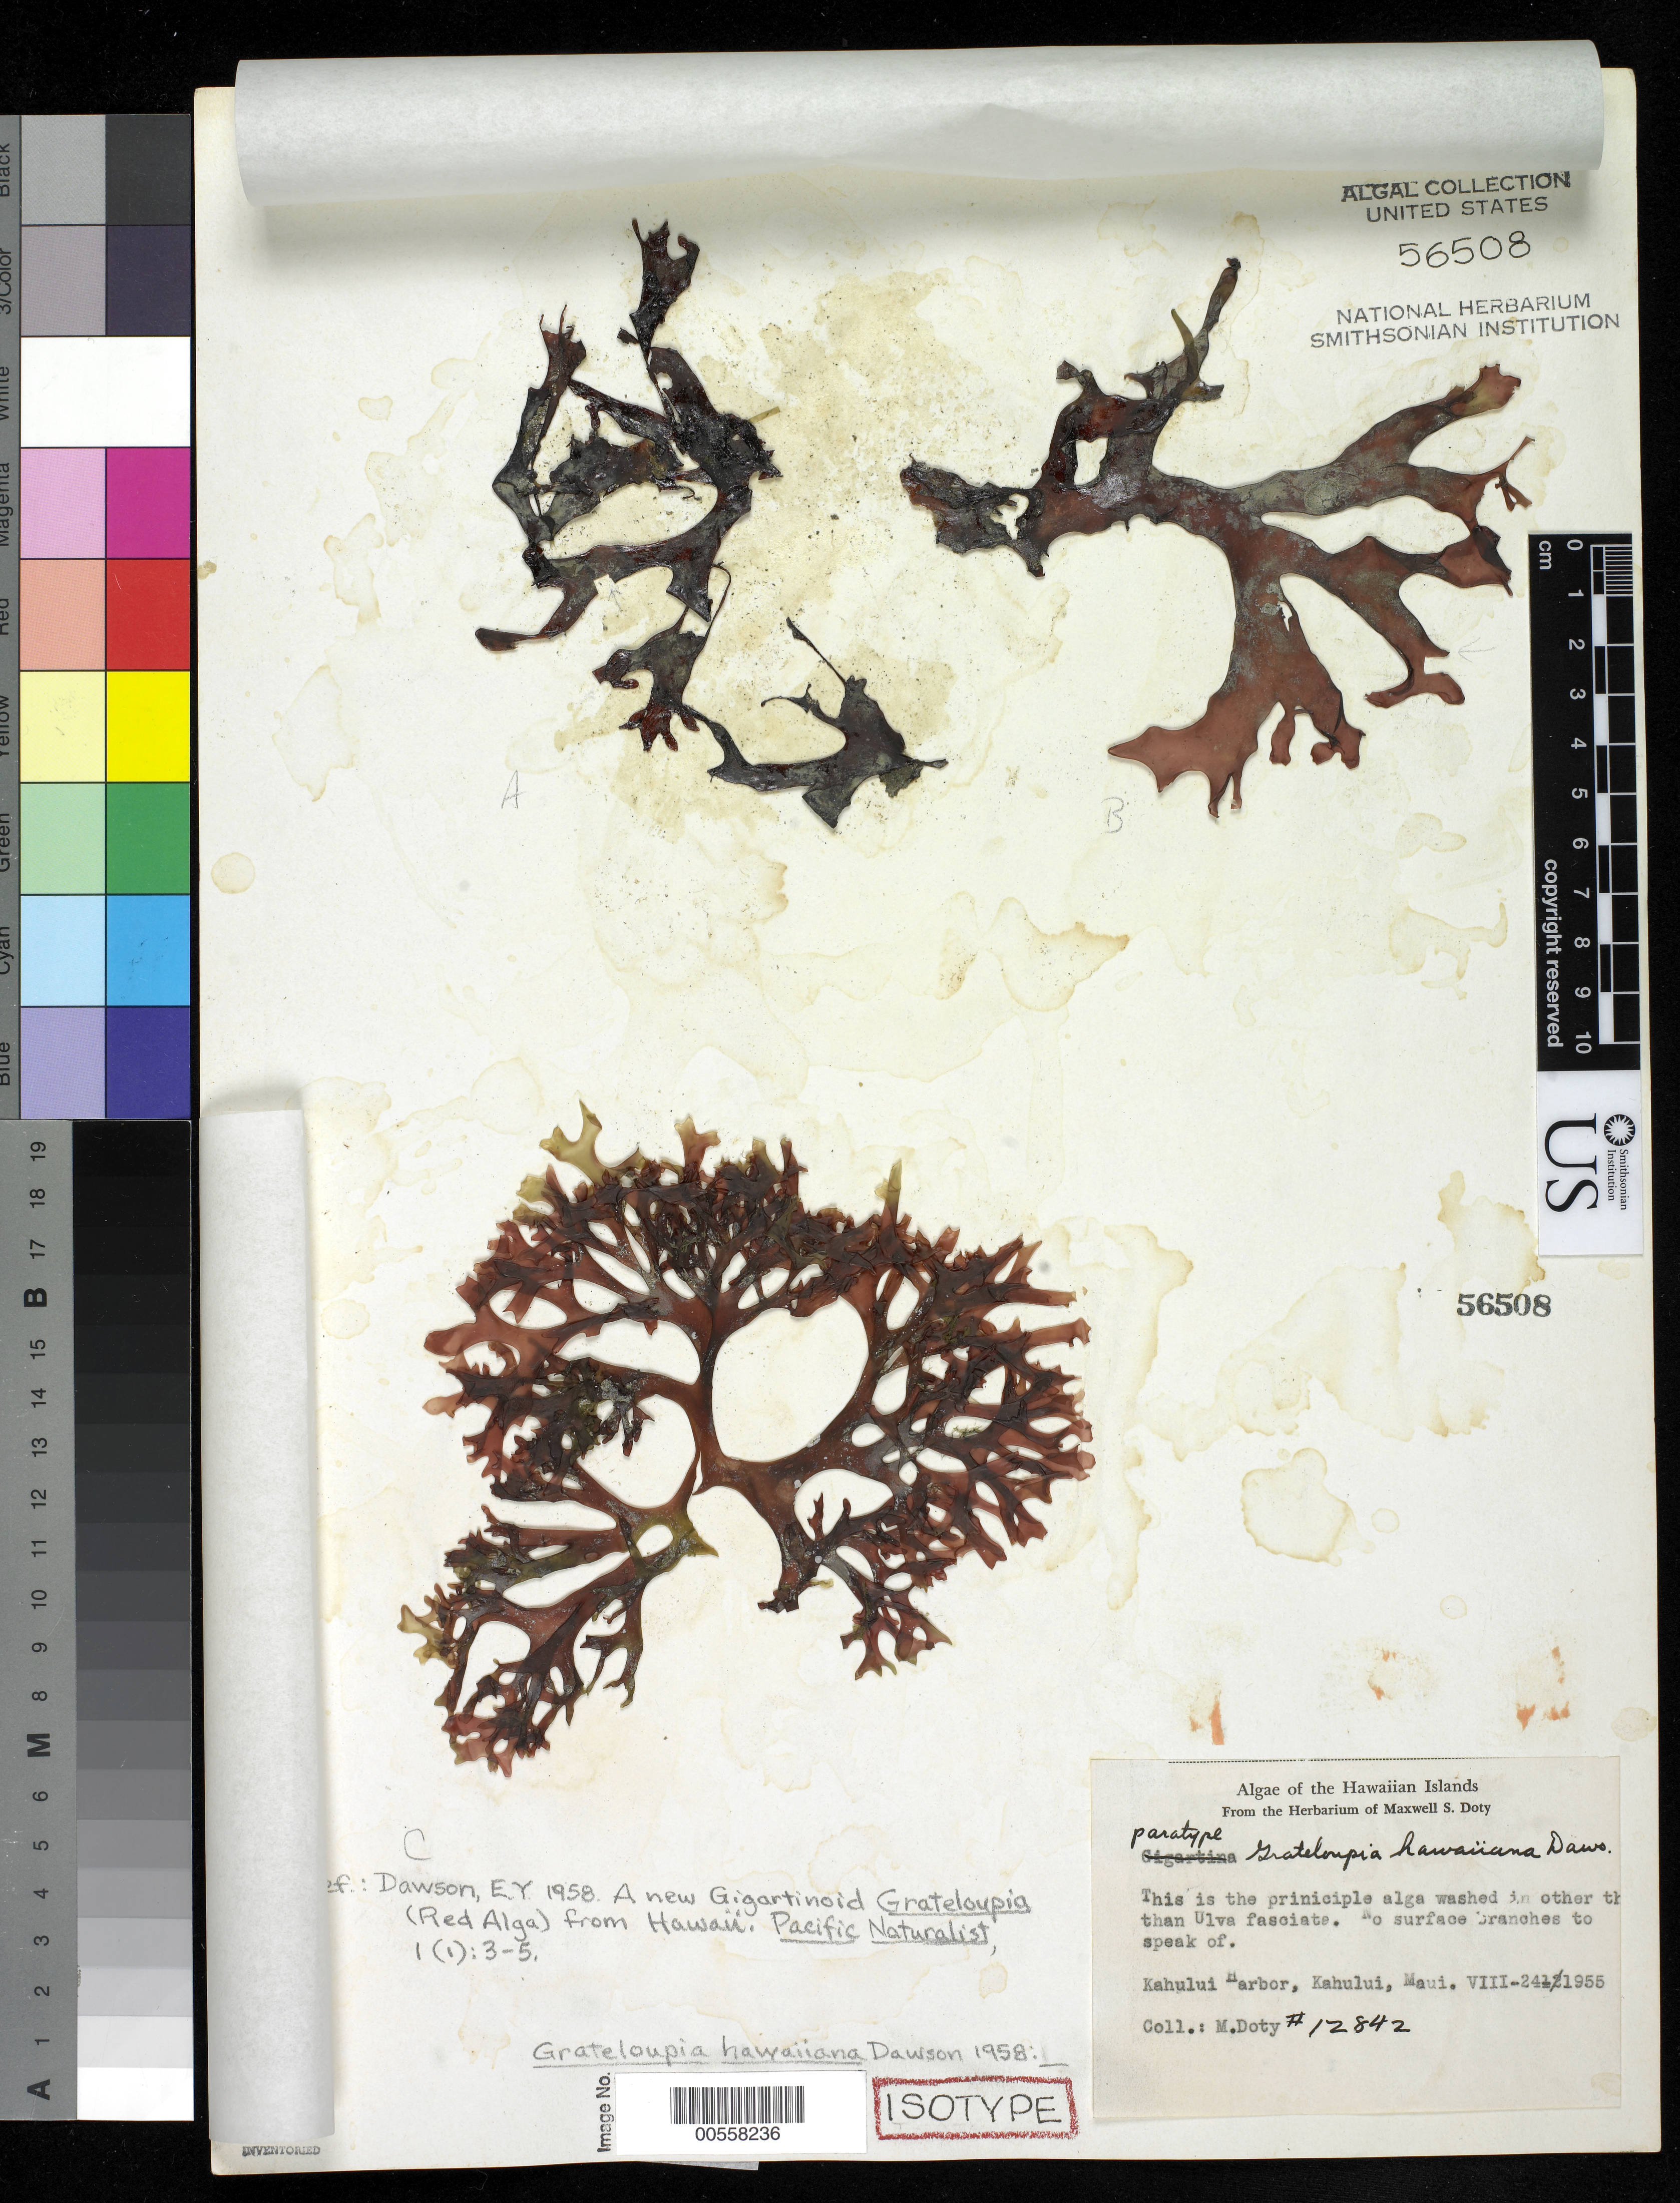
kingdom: Plantae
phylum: Rhodophyta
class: Florideophyceae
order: Halymeniales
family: Halymeniaceae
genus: Grateloupia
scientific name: Grateloupia hawaiiana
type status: Isotype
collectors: M. S. Doty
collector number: MSD 12842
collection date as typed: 24 Aug 1955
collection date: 1955-08-24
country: United States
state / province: Hawaii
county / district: Maui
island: Maui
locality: Kahului, Kahului Harbor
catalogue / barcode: US 56508